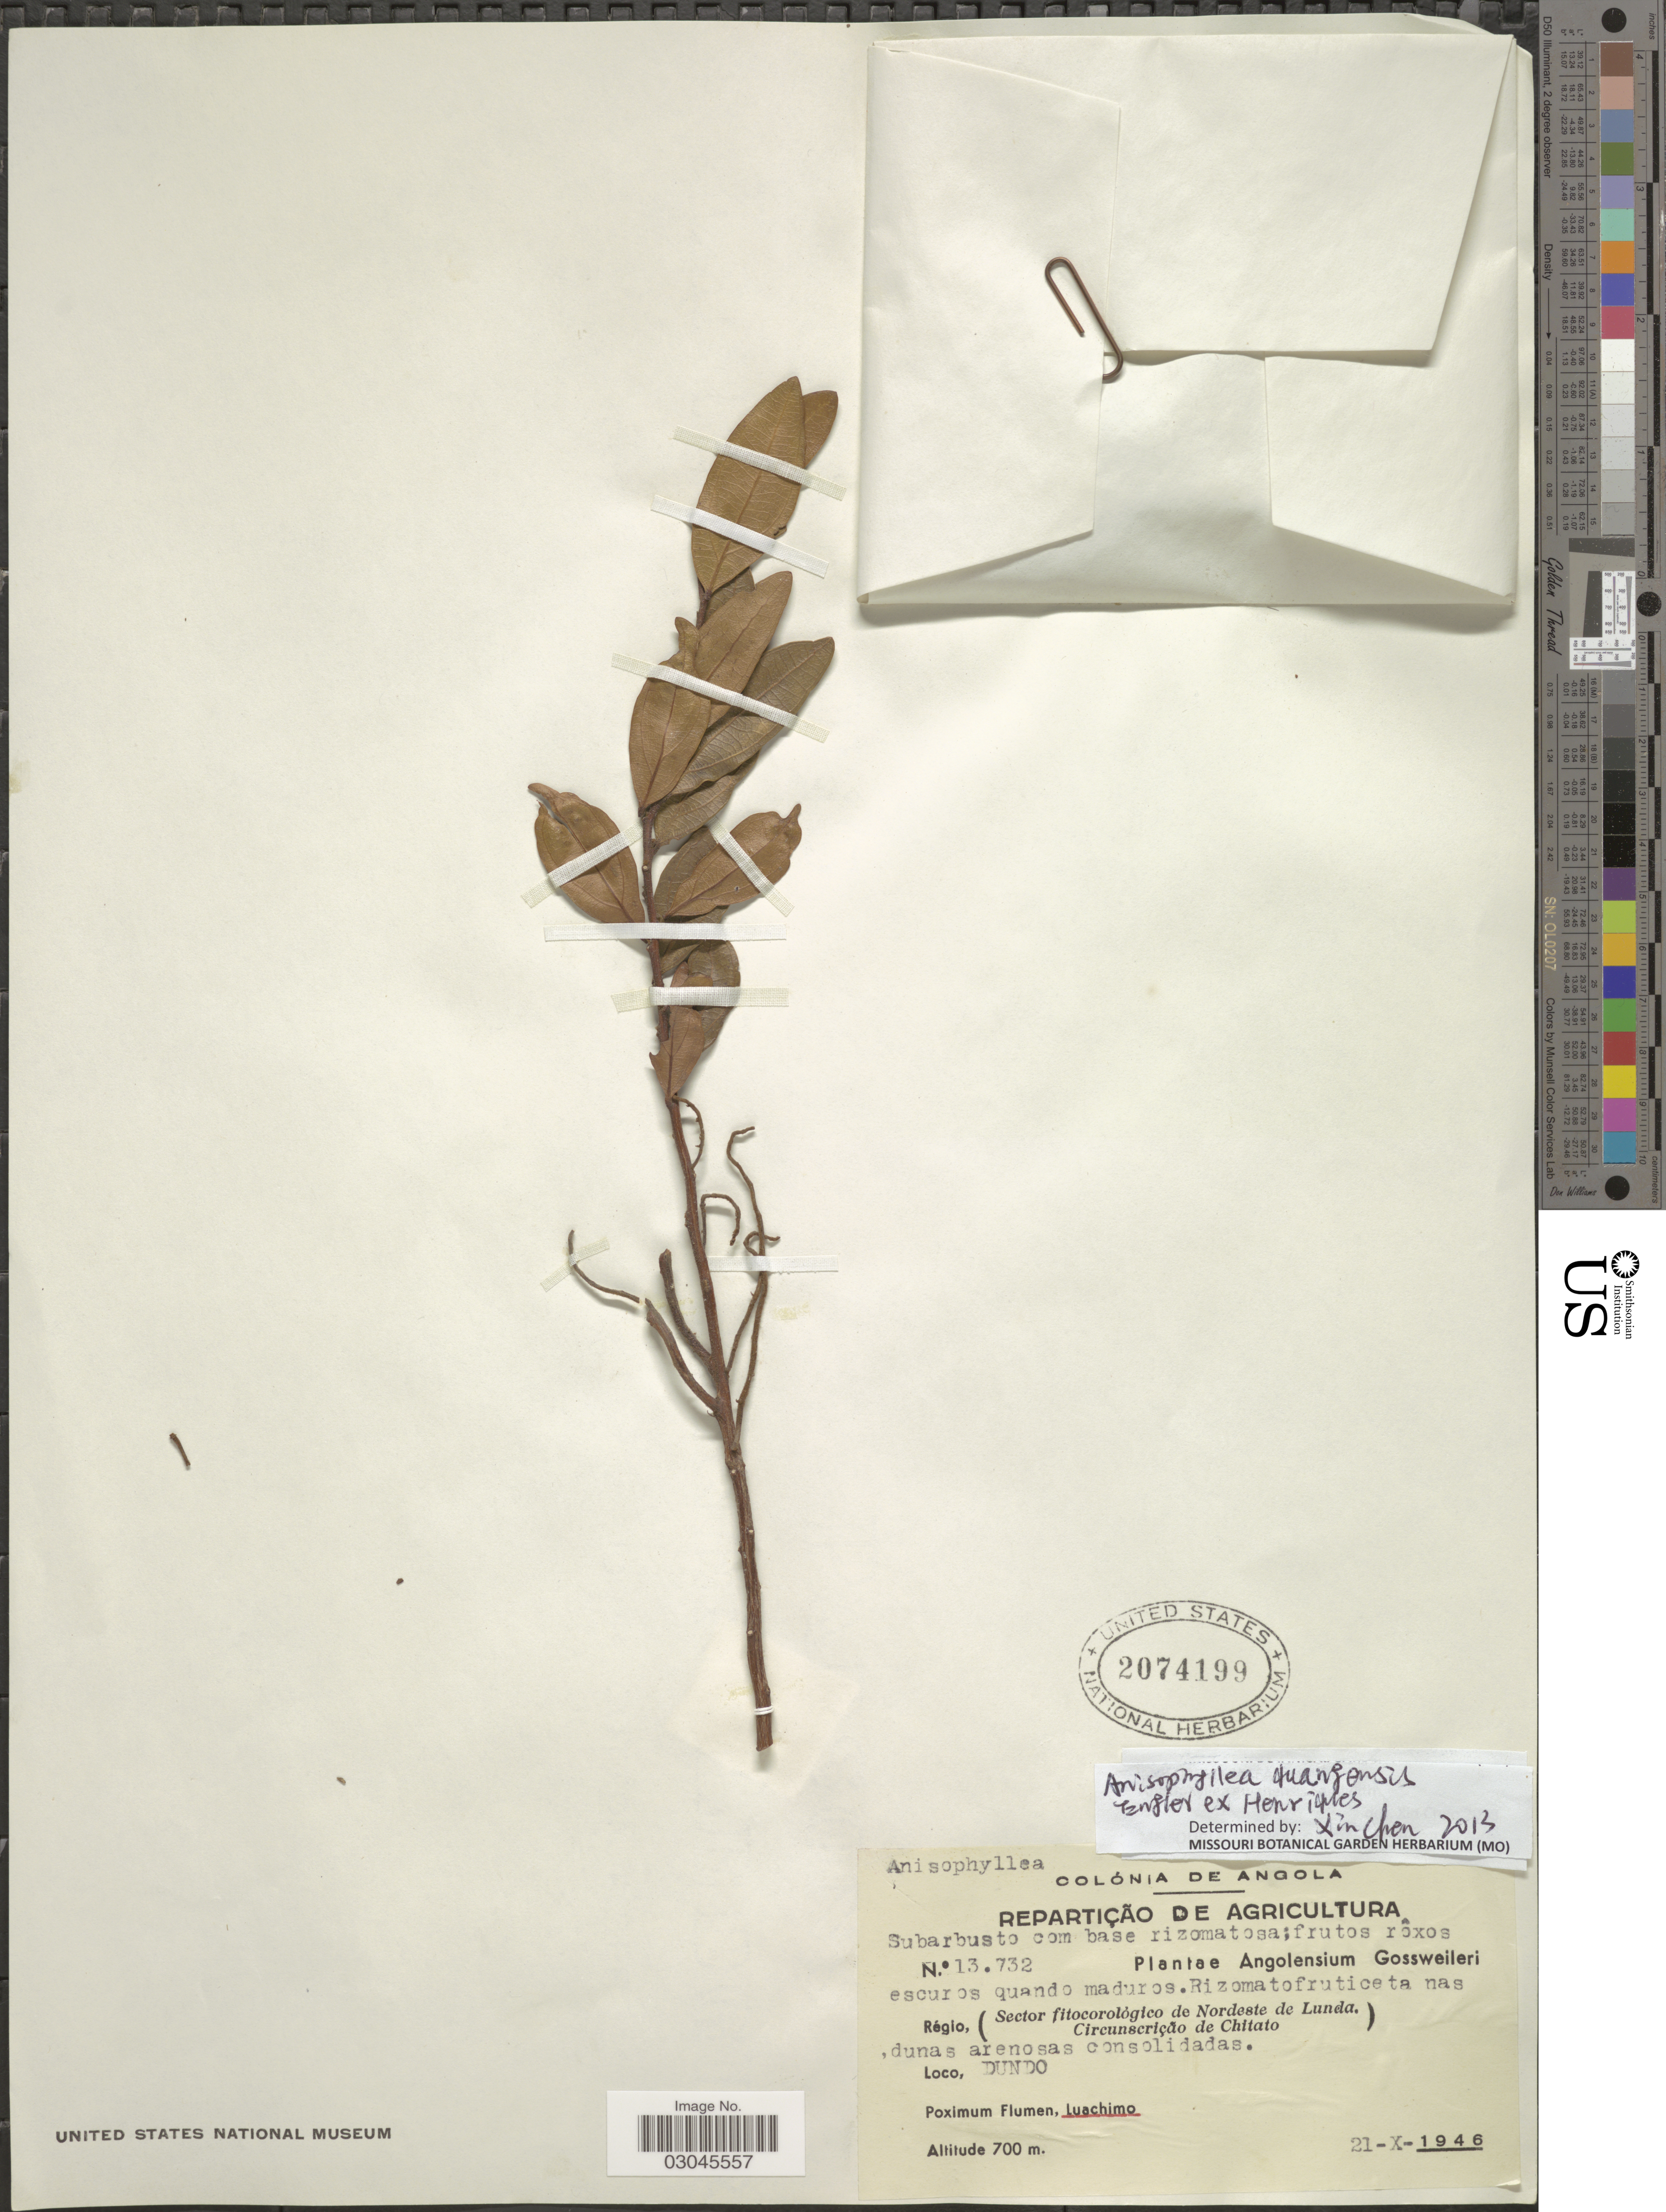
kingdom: Plantae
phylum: Tracheophyta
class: Magnoliopsida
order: Cucurbitales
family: Anisophylleaceae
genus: Anisophyllea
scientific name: Anisophyllea quangensis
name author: Engl. ex Henriq.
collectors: -. Gossweiler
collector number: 13732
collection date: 1946-10-21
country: Angola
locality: (Sector fitocorològico de Nordeste de Lunda. Circunscrição de Chitato), Dundo. Luachimo.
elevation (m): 700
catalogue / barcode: US 2074199